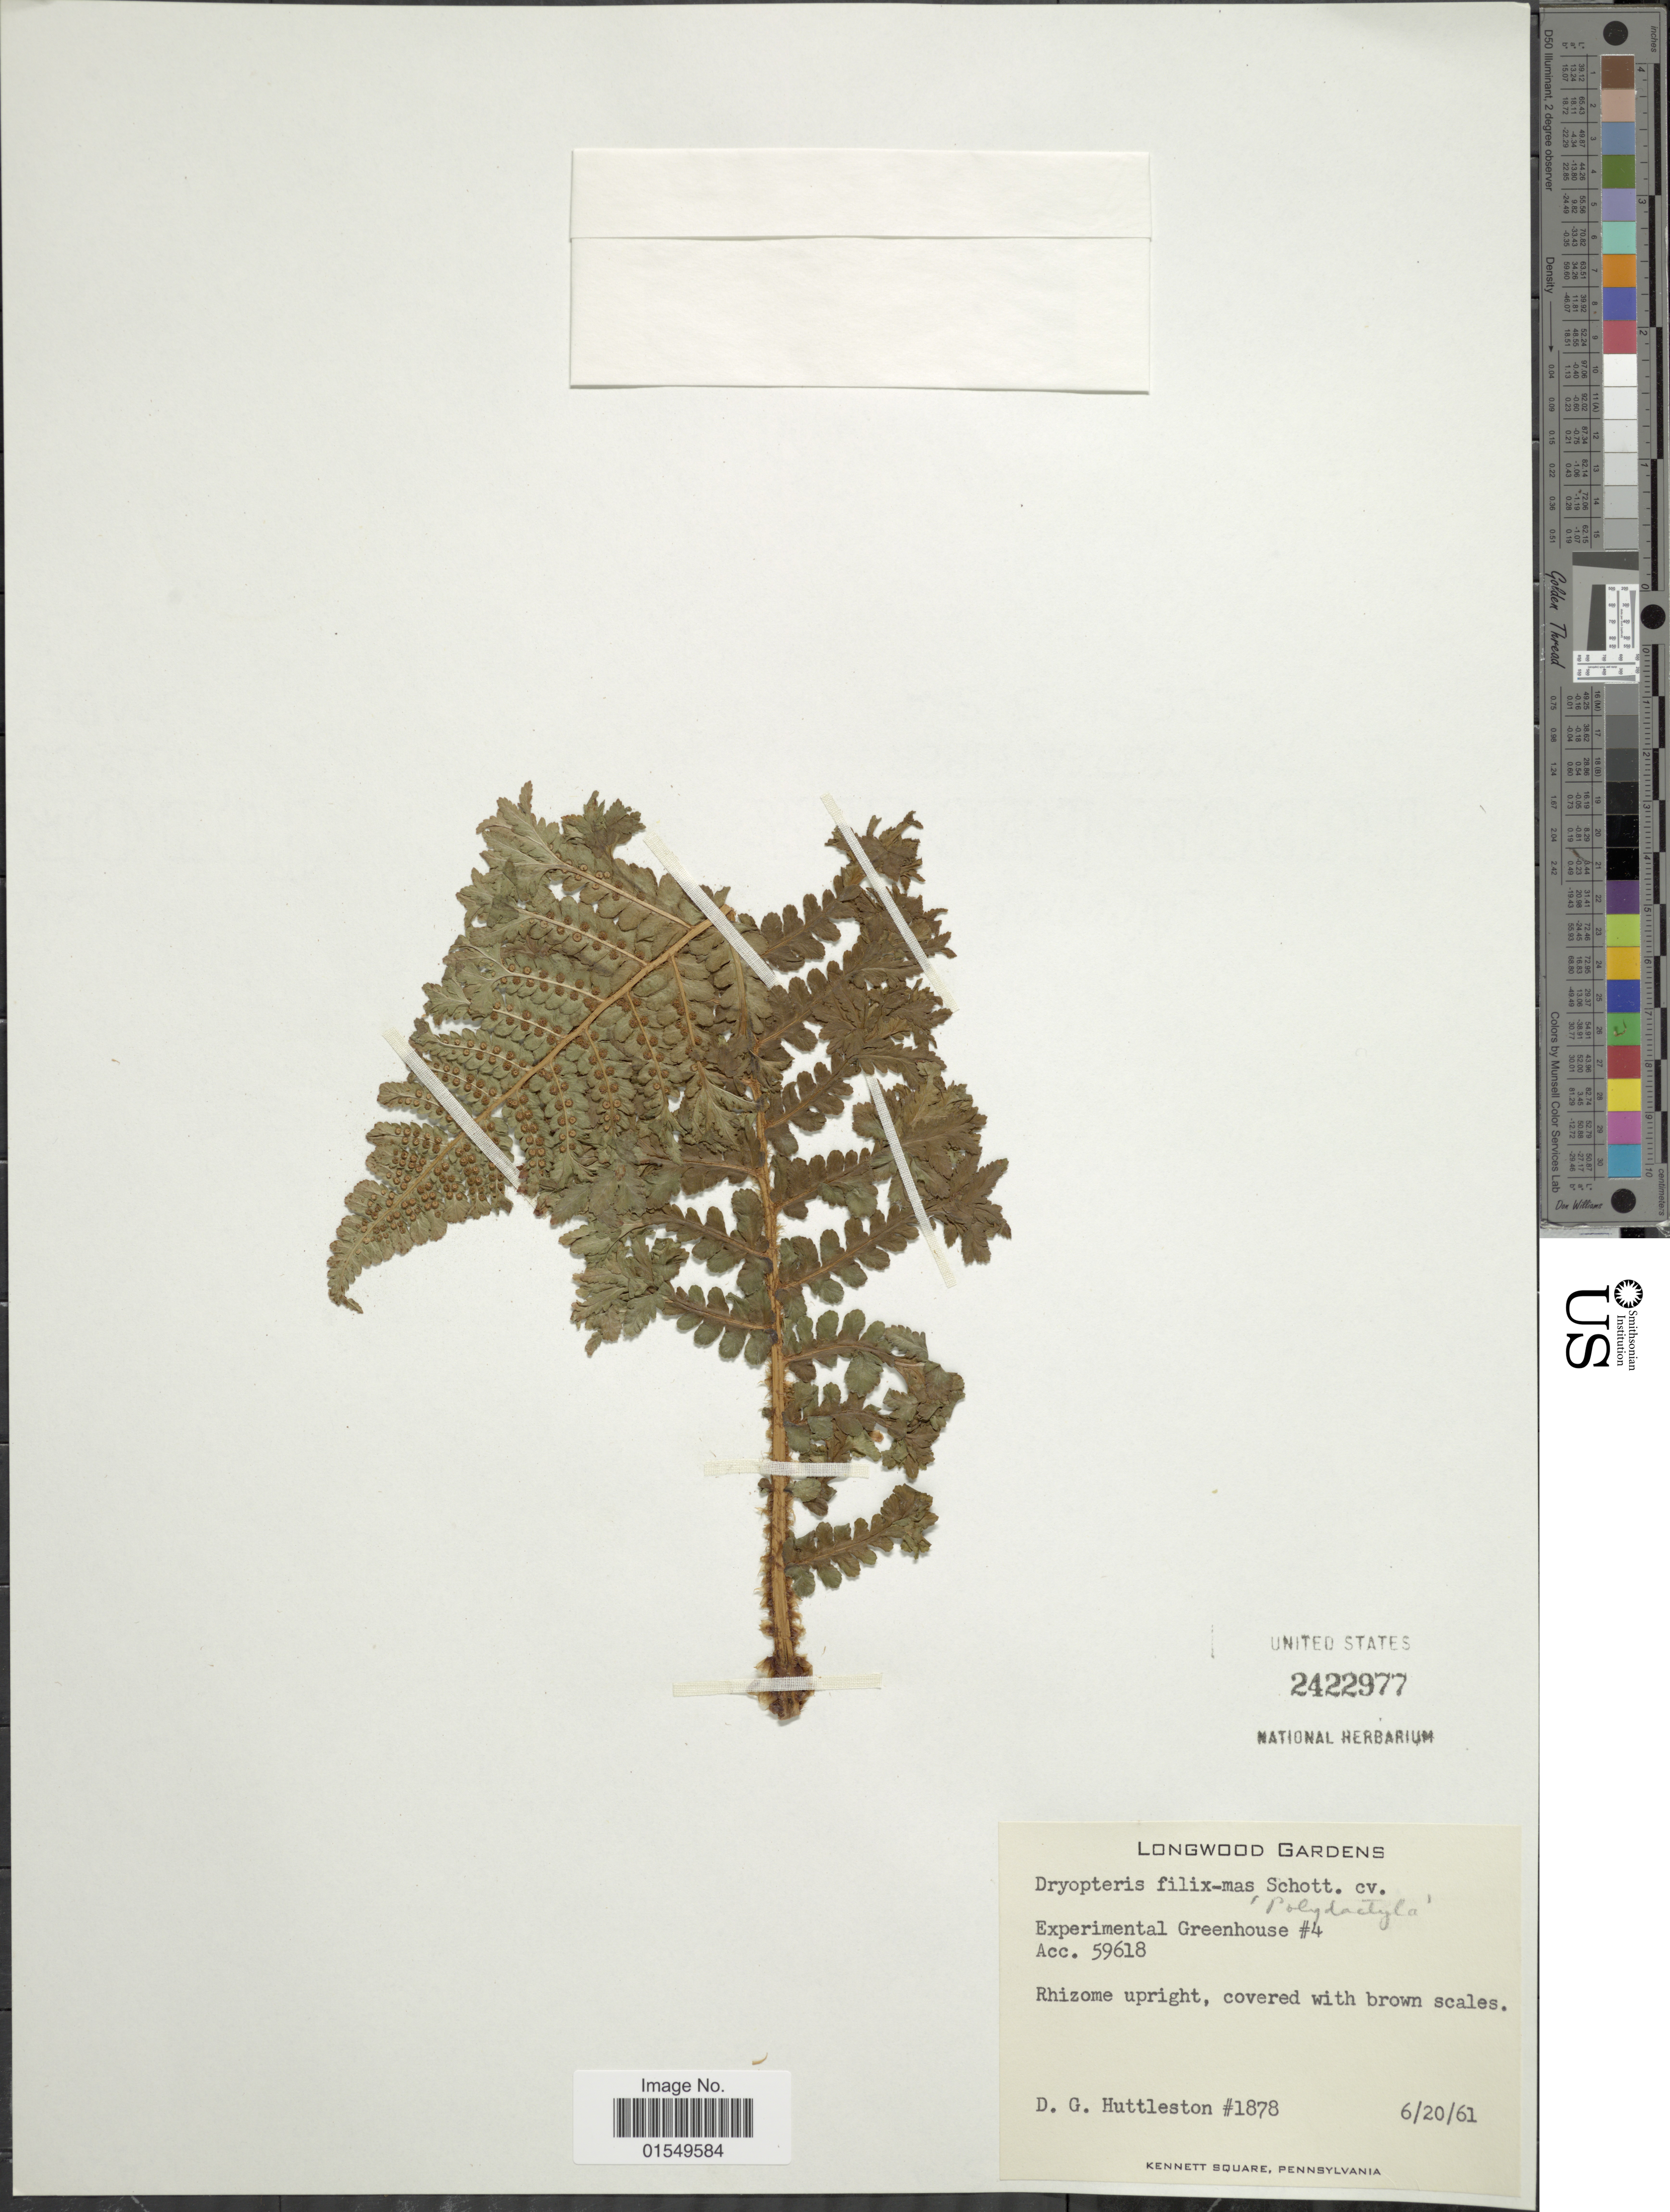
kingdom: Plantae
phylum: Tracheophyta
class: Polypodiopsida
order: Polypodiales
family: Dryopteridaceae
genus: Dryopteris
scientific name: Dryopteris filix-mas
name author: (L.) Schott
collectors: D. G. Huttleston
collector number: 1879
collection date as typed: Transcribed d/m/y: 20/6/61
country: United States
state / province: Pennsylvania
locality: Longwood Gardens, experimental Greenhouse #4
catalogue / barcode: US 2422977